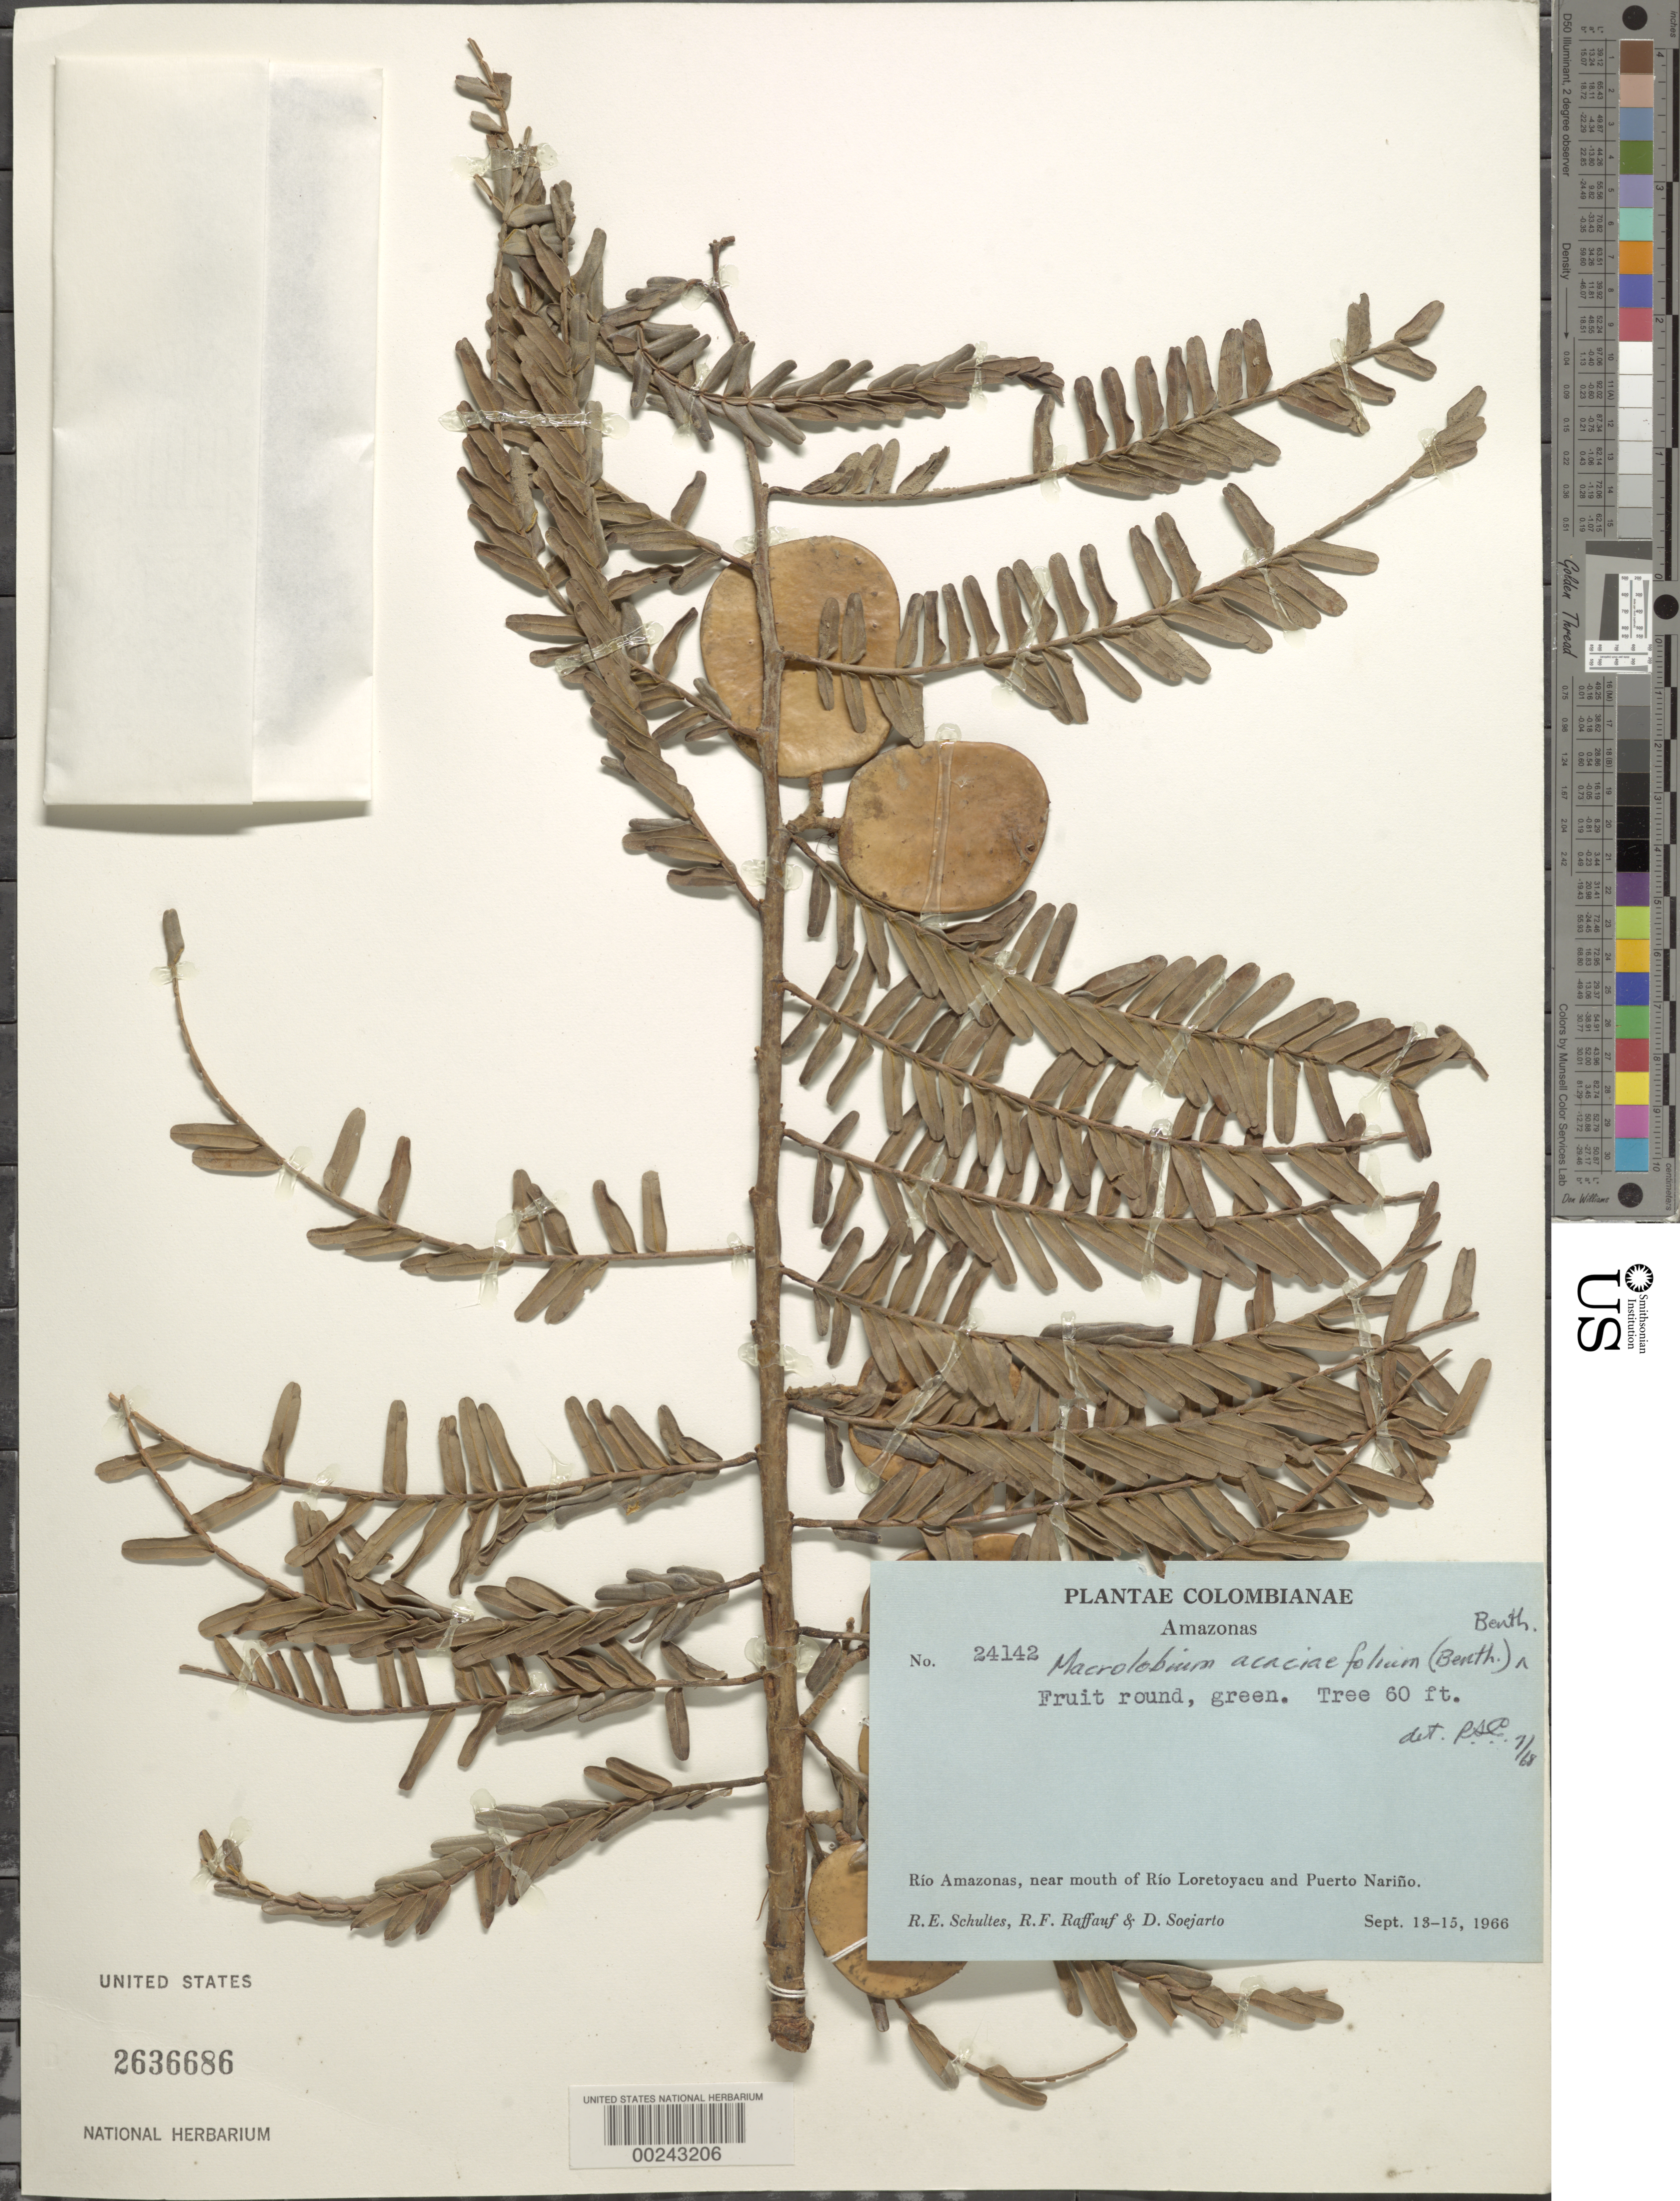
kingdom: Plantae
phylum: Tracheophyta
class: Magnoliopsida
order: Fabales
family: Fabaceae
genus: Macrolobium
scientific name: Macrolobium acaciifolium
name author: (Benth.) Benth.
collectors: R. E. Schultes, R. Raffauf & D. D. Soejarto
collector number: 24142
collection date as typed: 13 Sep 1966 to 15 Sep 1966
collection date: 1966-09-13/1966-09-15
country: Colombia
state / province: Amazônas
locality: Rio Amazonas, near mouth of Rio Loreto-Yacu and Puerto Narino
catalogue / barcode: US 2636686